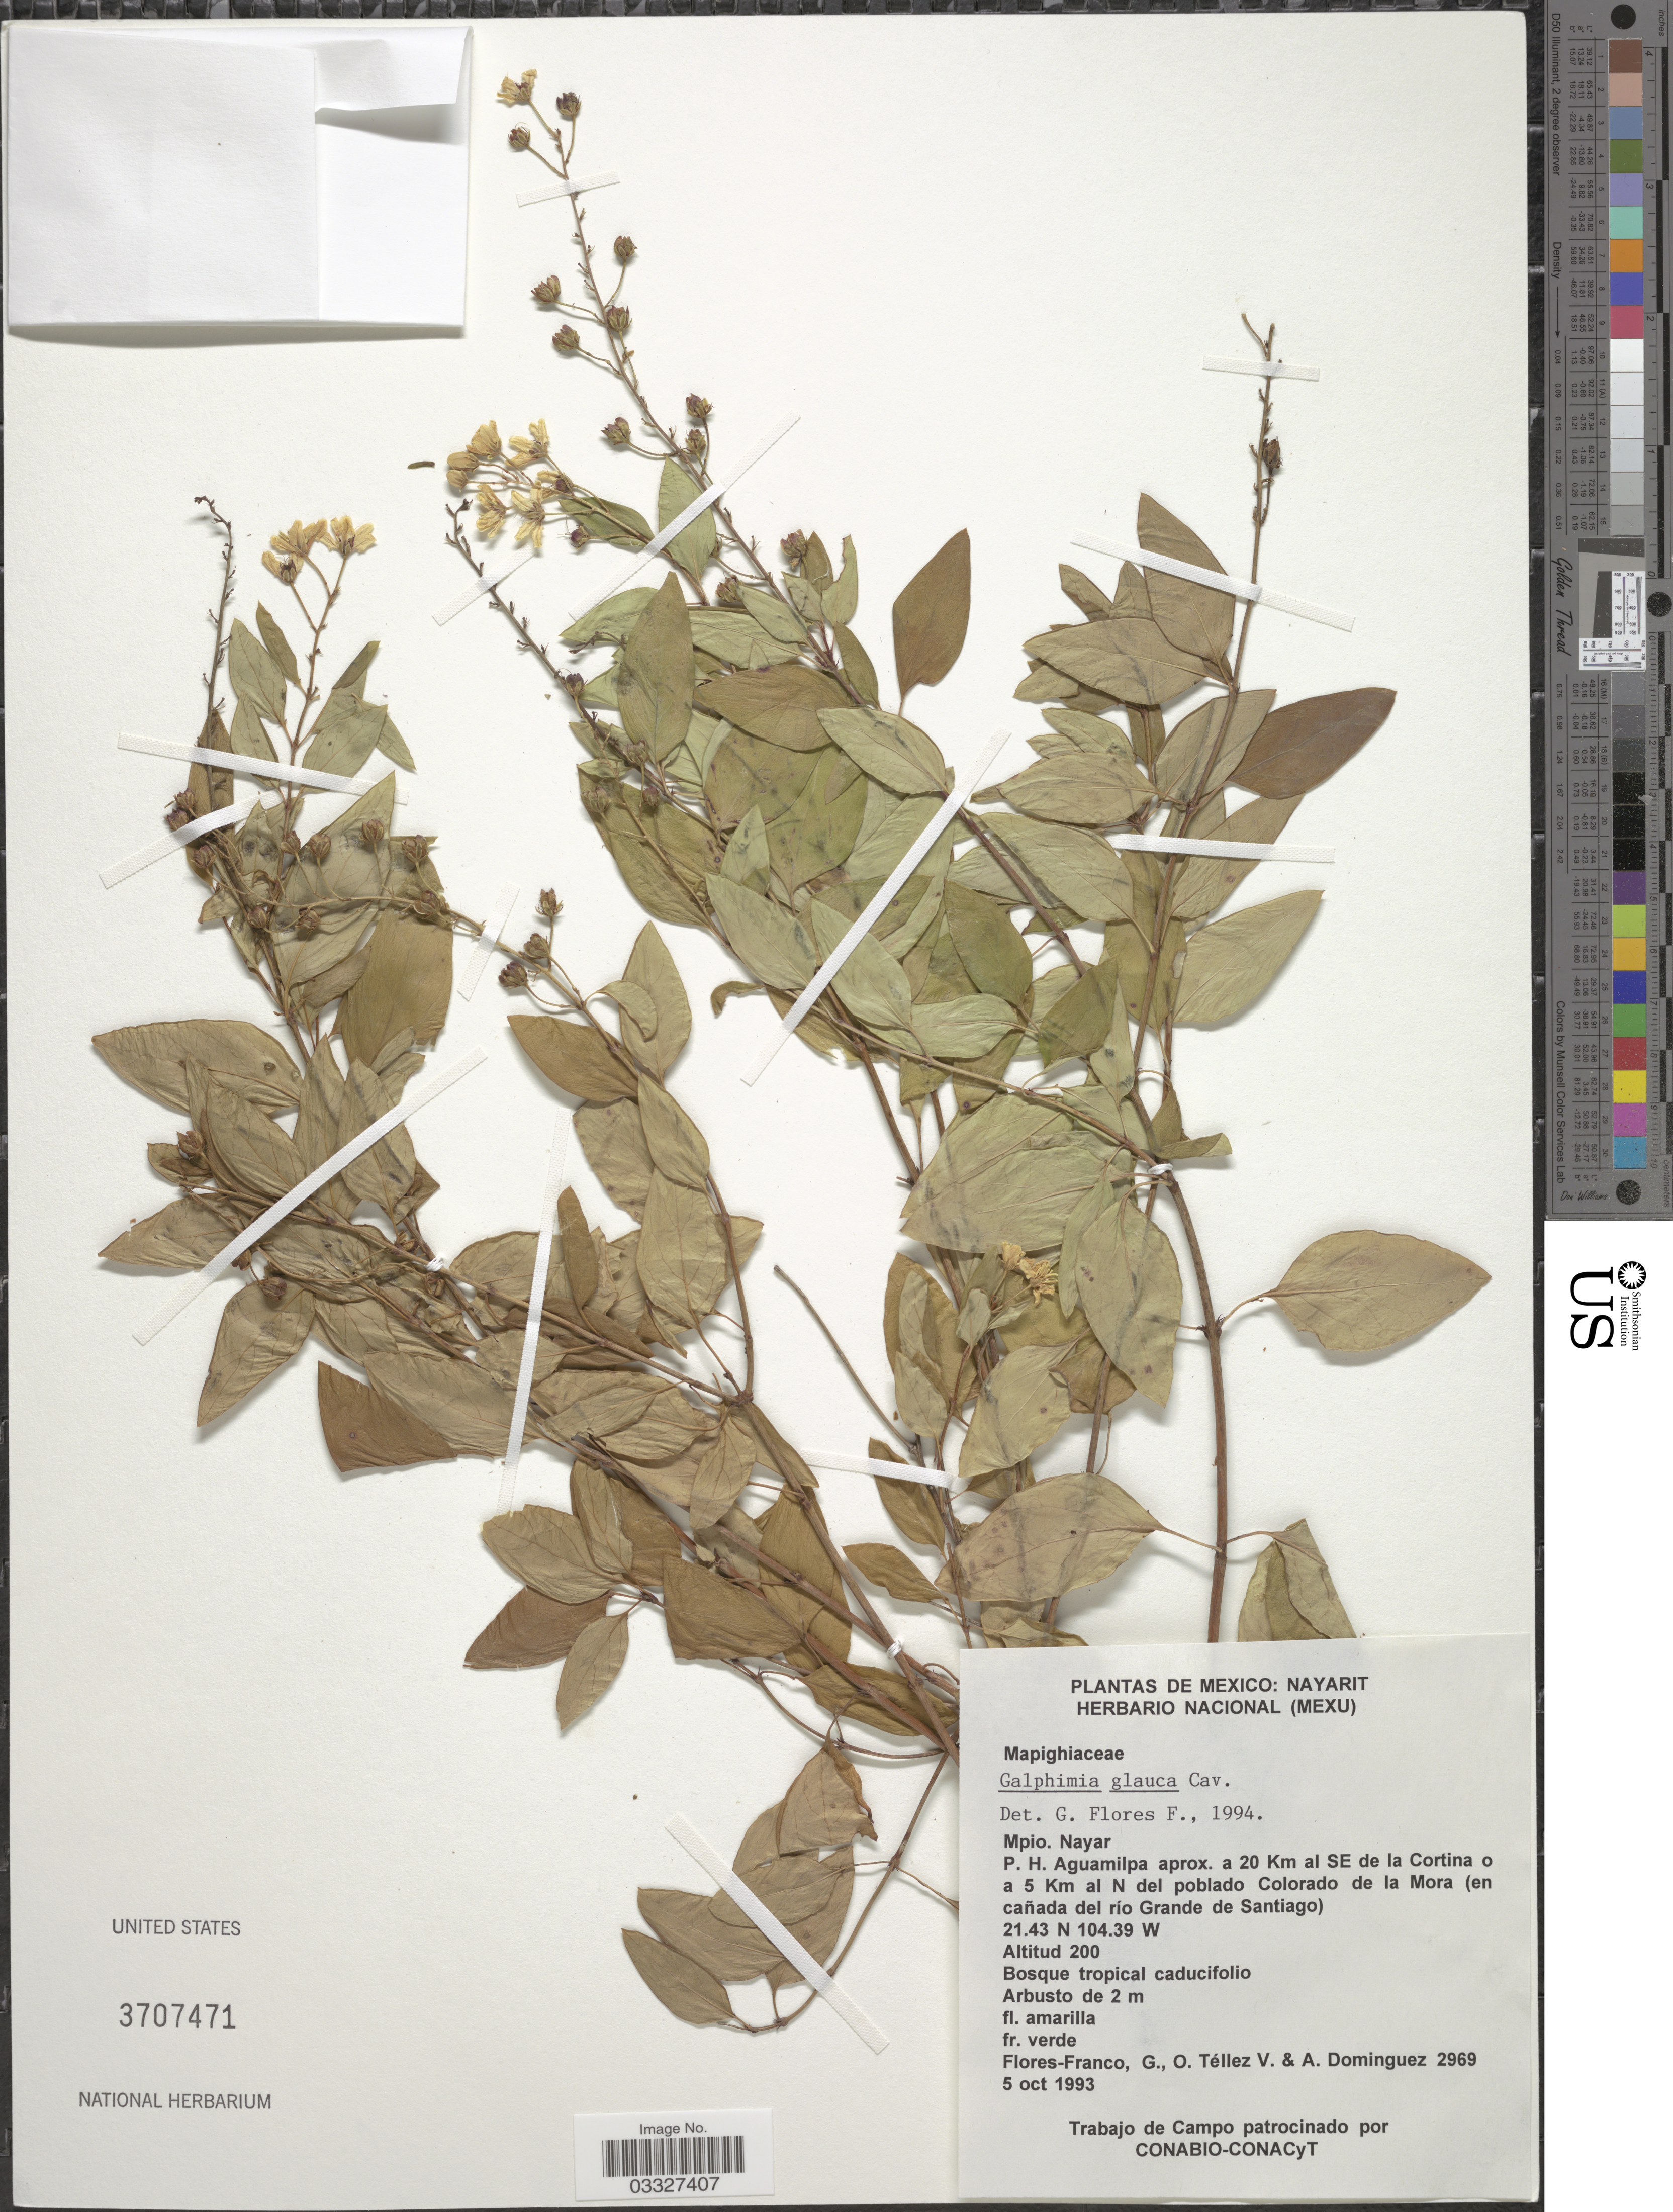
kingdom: Plantae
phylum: Tracheophyta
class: Magnoliopsida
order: Malpighiales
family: Malpighiaceae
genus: Galphimia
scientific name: Galphimia glauca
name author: Cav.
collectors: G. Flores F., O. Téllez V. & A. Dominguez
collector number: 2969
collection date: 1993-10-05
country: Mexico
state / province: Nayarit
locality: Mpio. Nayar. P. H. Aguamilpa aprox. a 20 Km al SE de la Cortina o a 5 Km al N del poblado Colorado de la Mora (en cañada del río Grande de Santiago).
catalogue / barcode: US 3707471